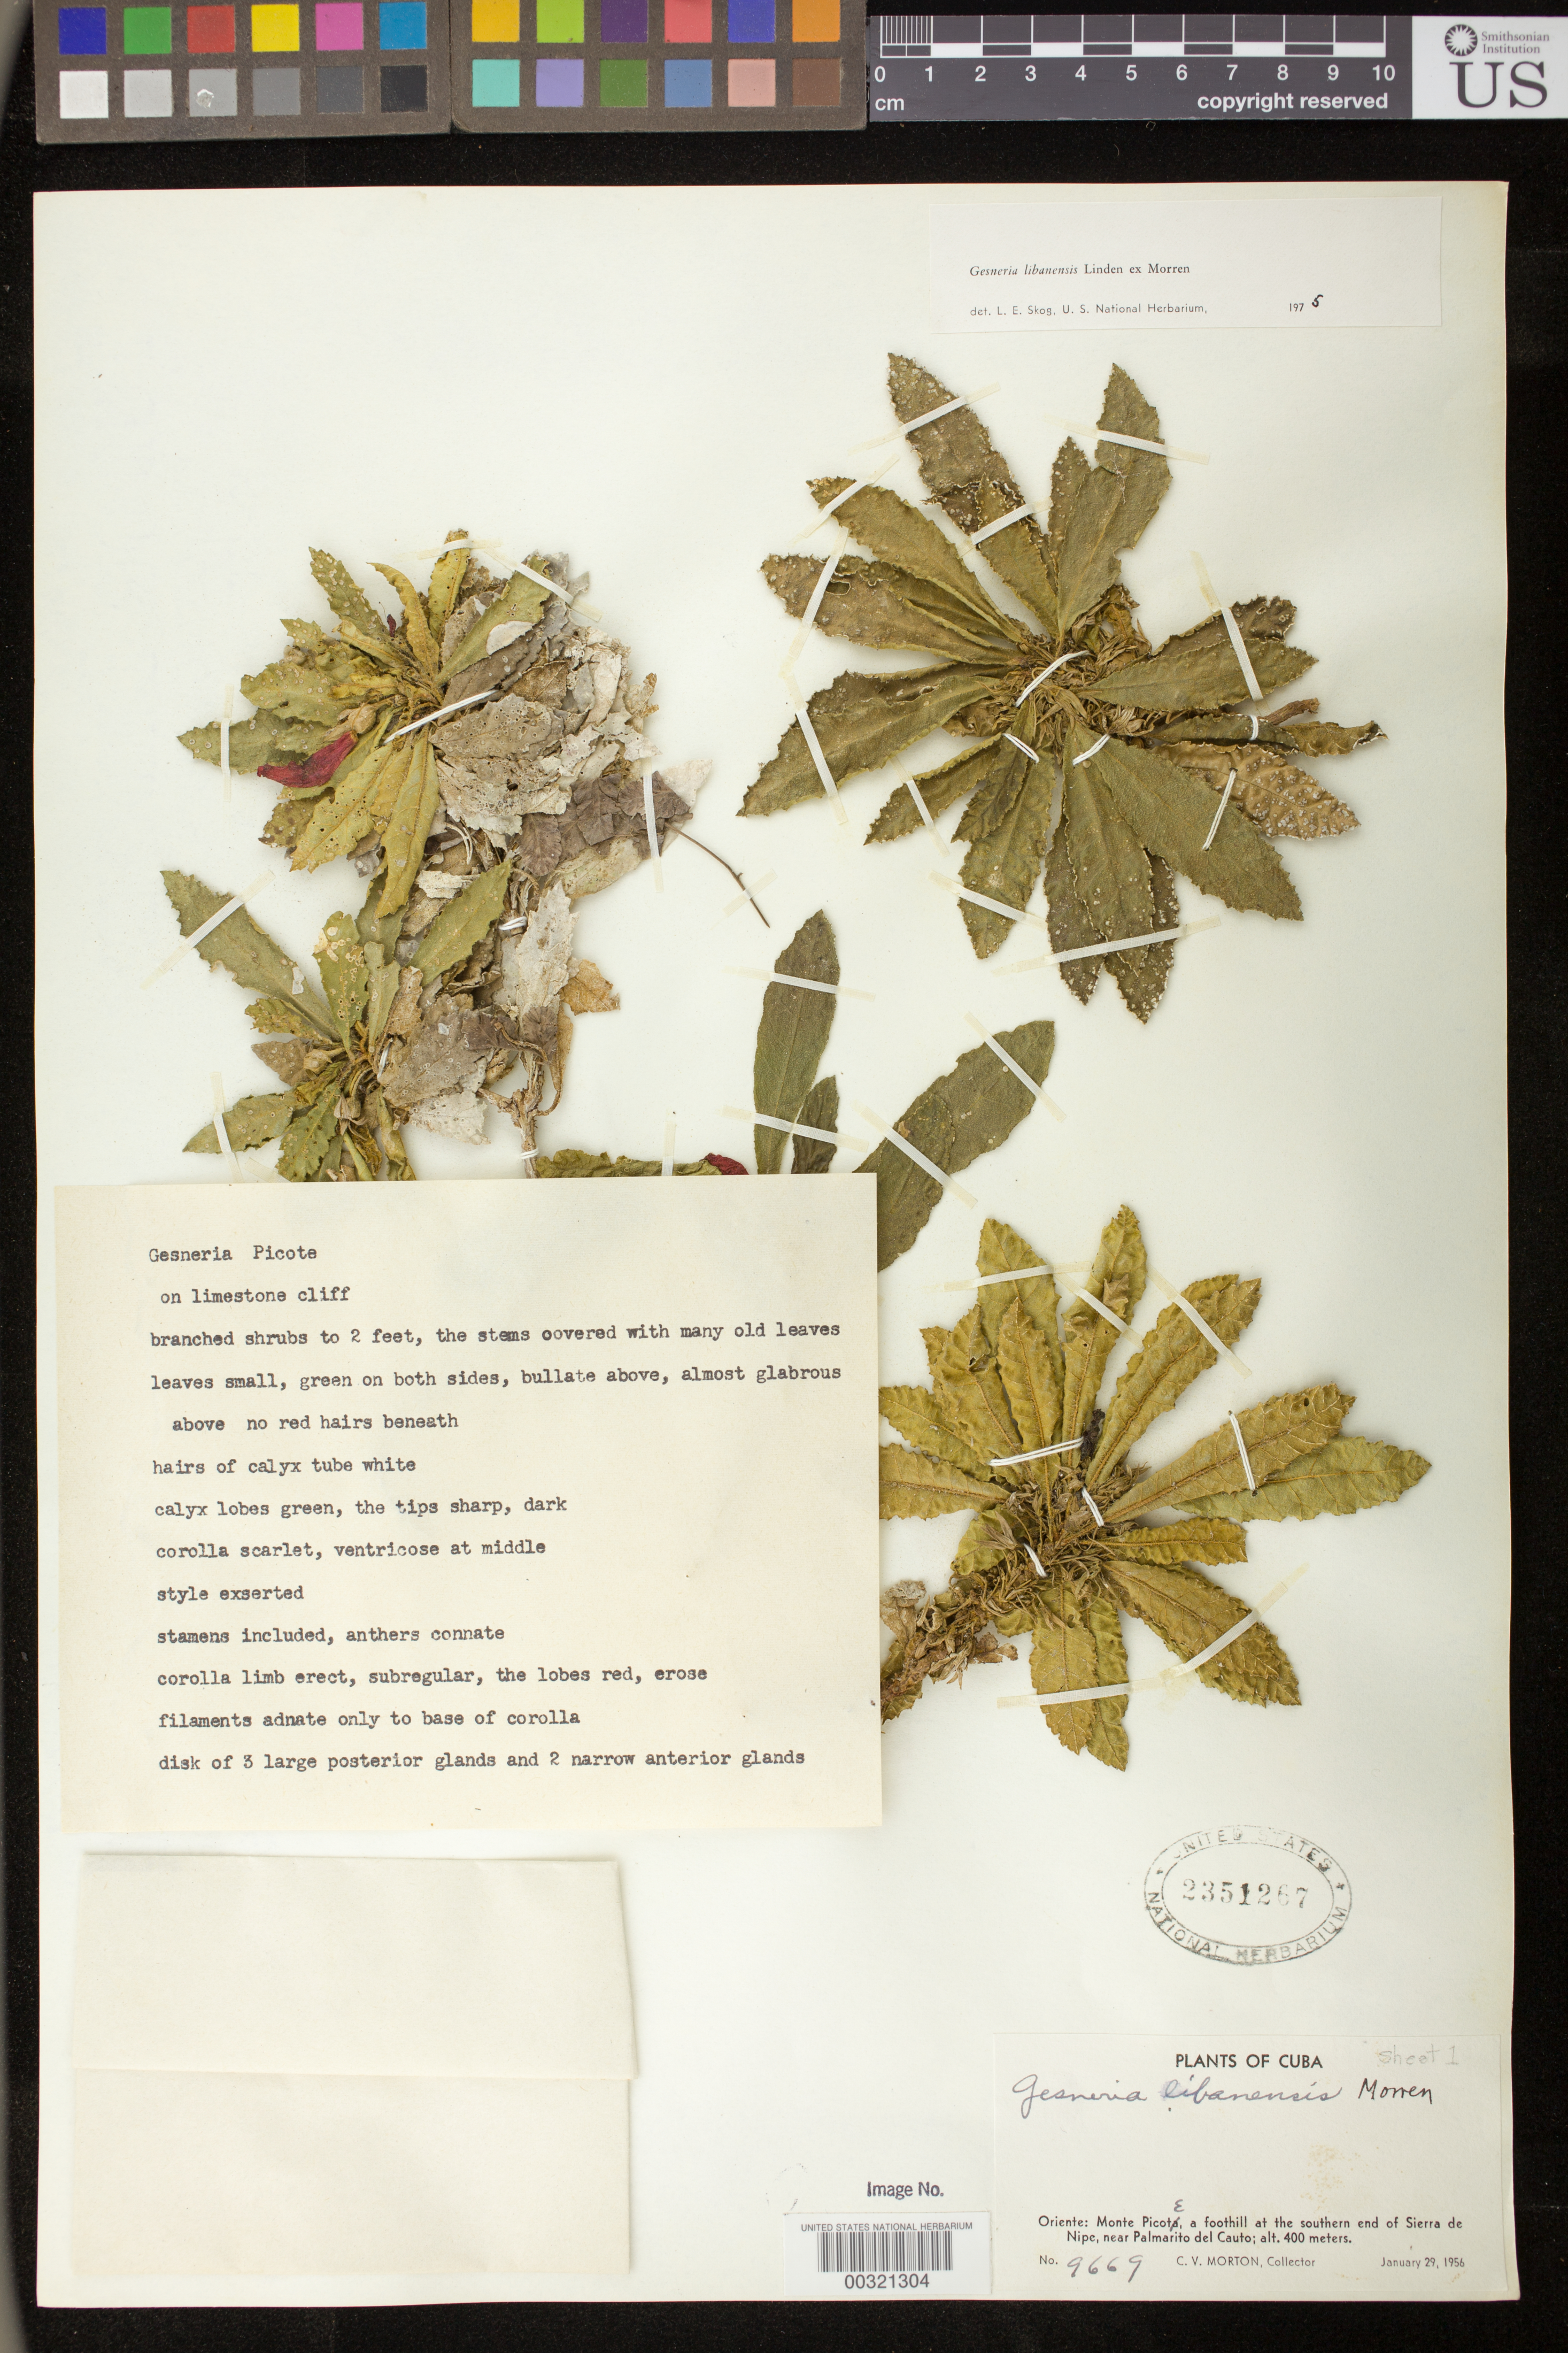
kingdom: Plantae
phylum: Tracheophyta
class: Magnoliopsida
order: Lamiales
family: Gesneriaceae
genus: Gesneria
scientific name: Gesneria libanensis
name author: Linden ex C. Morren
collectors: C. V. Morton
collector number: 9669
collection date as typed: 29 Jan 1956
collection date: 1956-01-29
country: Cuba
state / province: Oriente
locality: Monte Picote, a foothill at the southern end of Sierra de Nipe, near Palmarito del Cauto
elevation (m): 400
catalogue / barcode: US 2351267